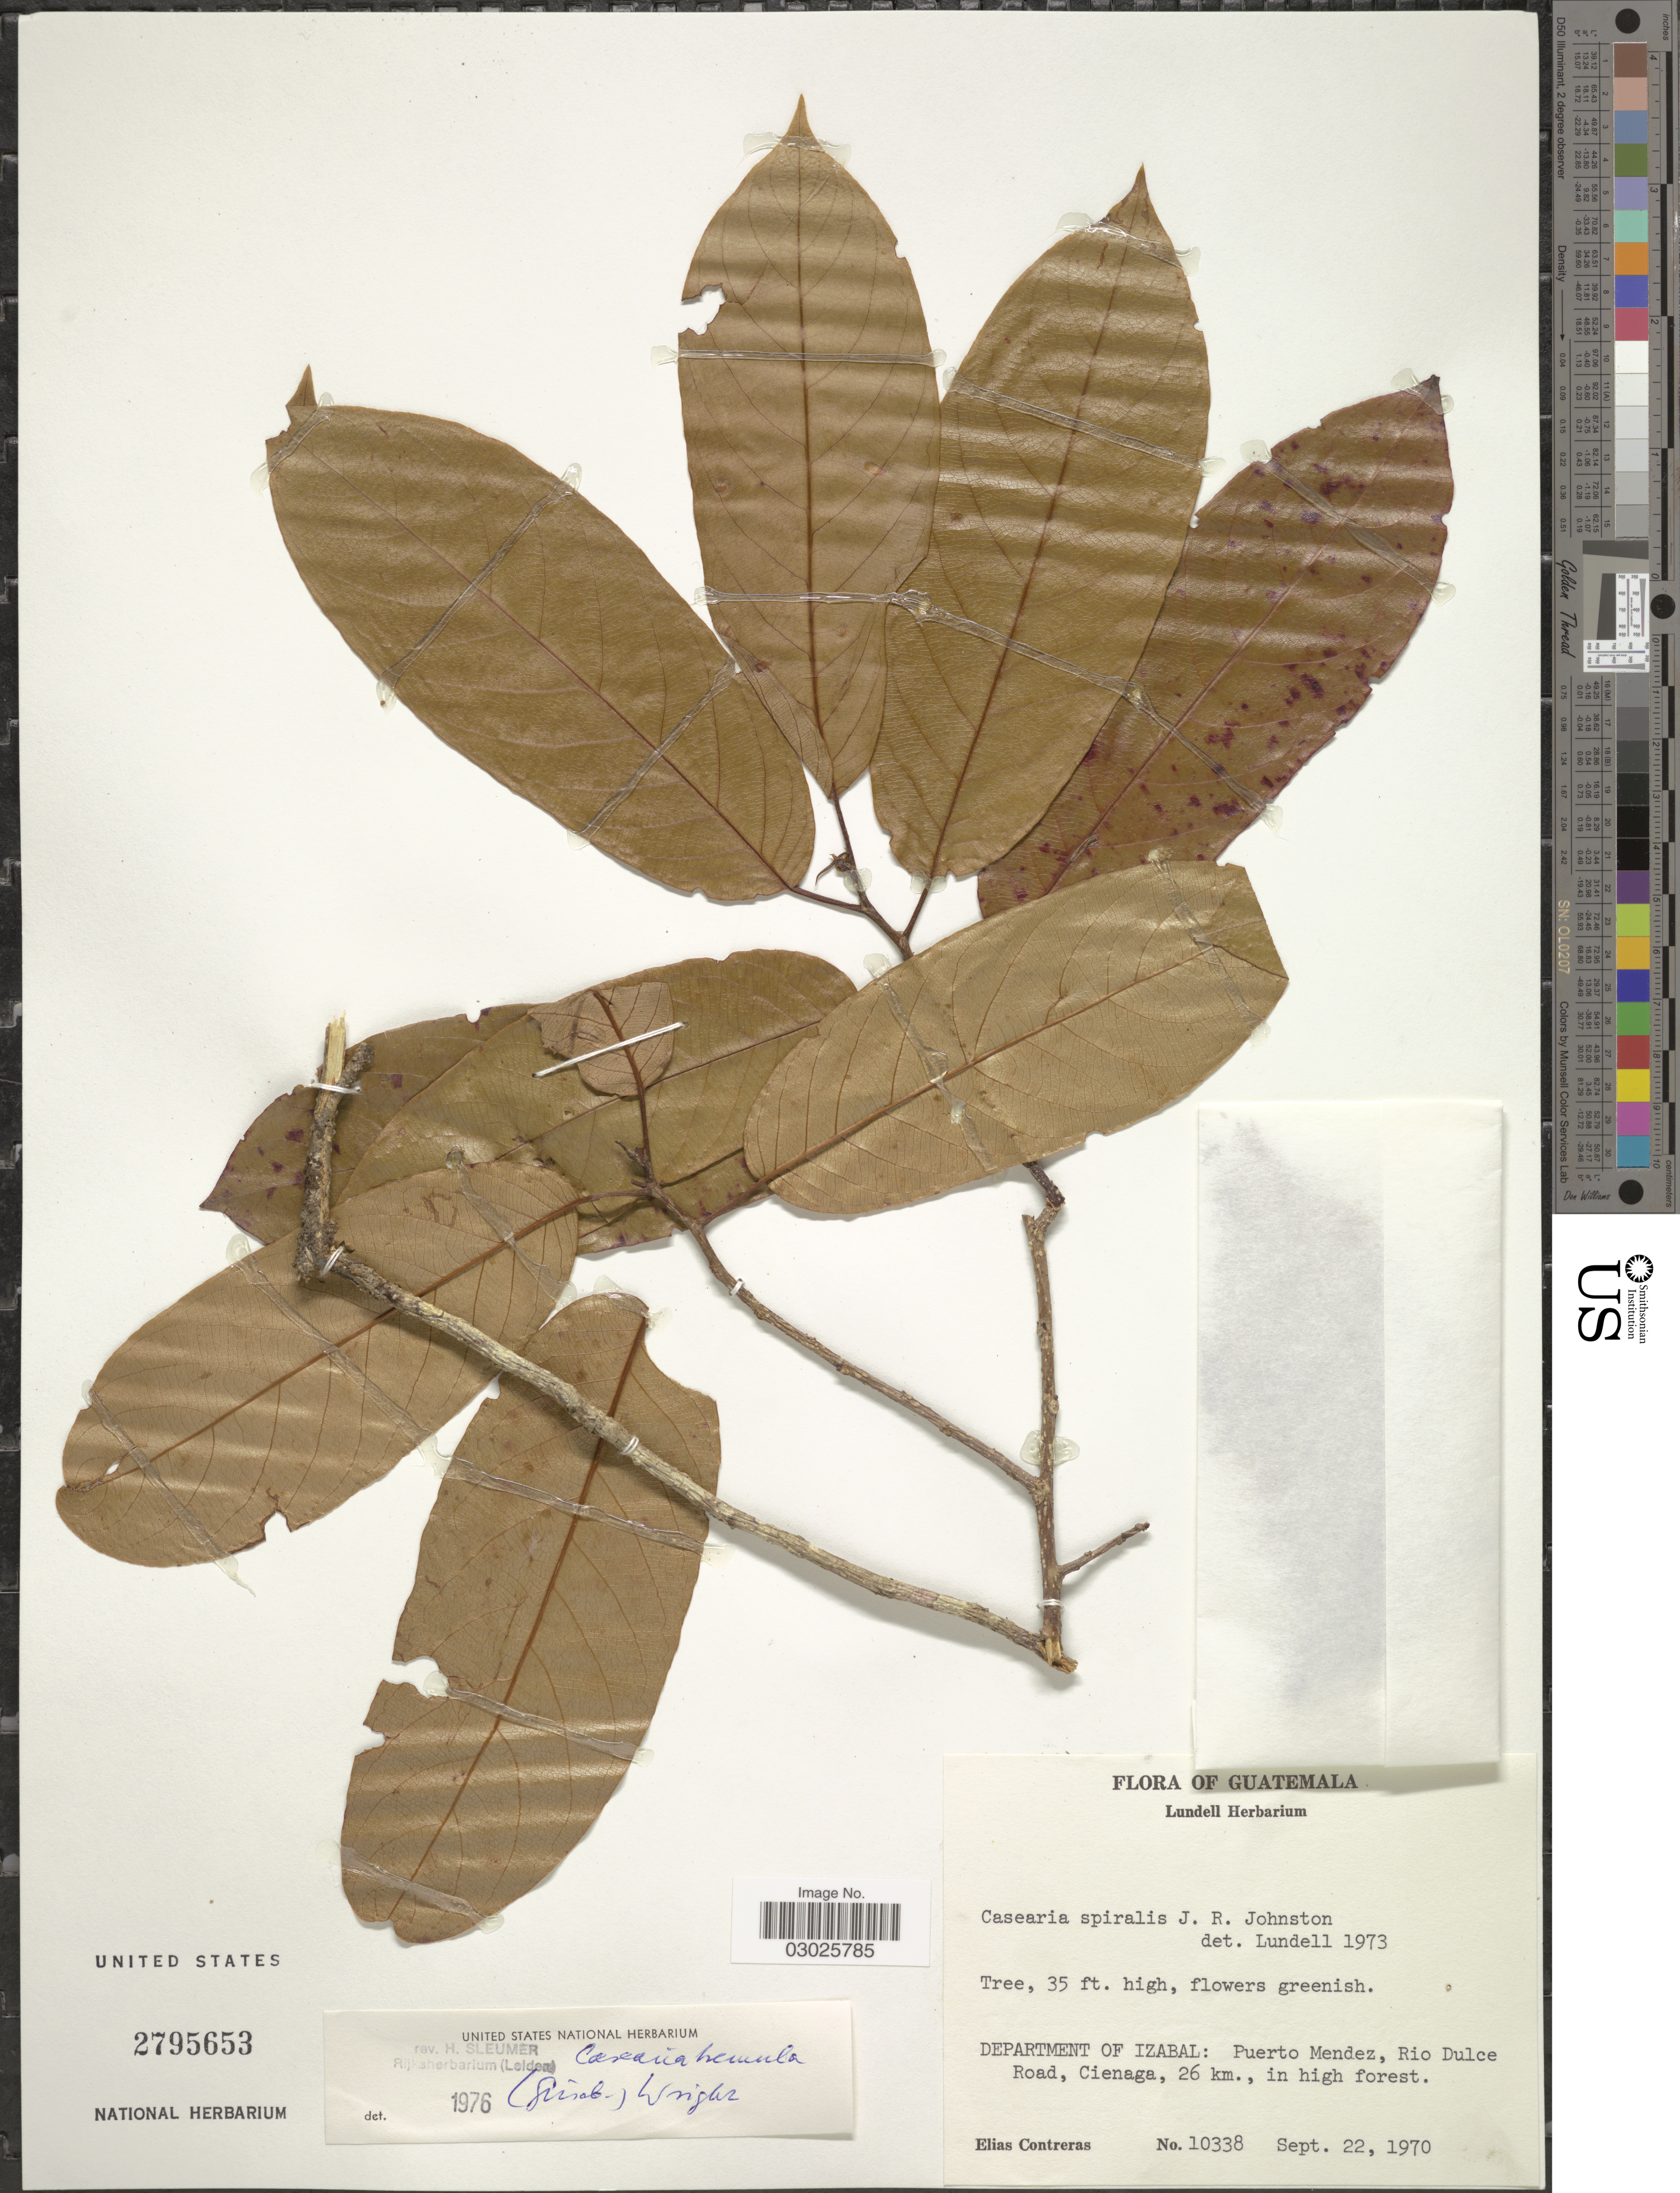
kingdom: Plantae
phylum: Tracheophyta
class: Magnoliopsida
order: Malpighiales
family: Salicaceae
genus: Casearia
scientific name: Casearia tremula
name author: (Griseb.) Griseb. ex C. Wright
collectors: E. Contreras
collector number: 10338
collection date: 1970-09-22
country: Guatemala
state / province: Izabal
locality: Department of Izabal: Puerto Mendez, Rio Dulce Road, Cienaga, 26 km.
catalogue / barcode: US 2795653